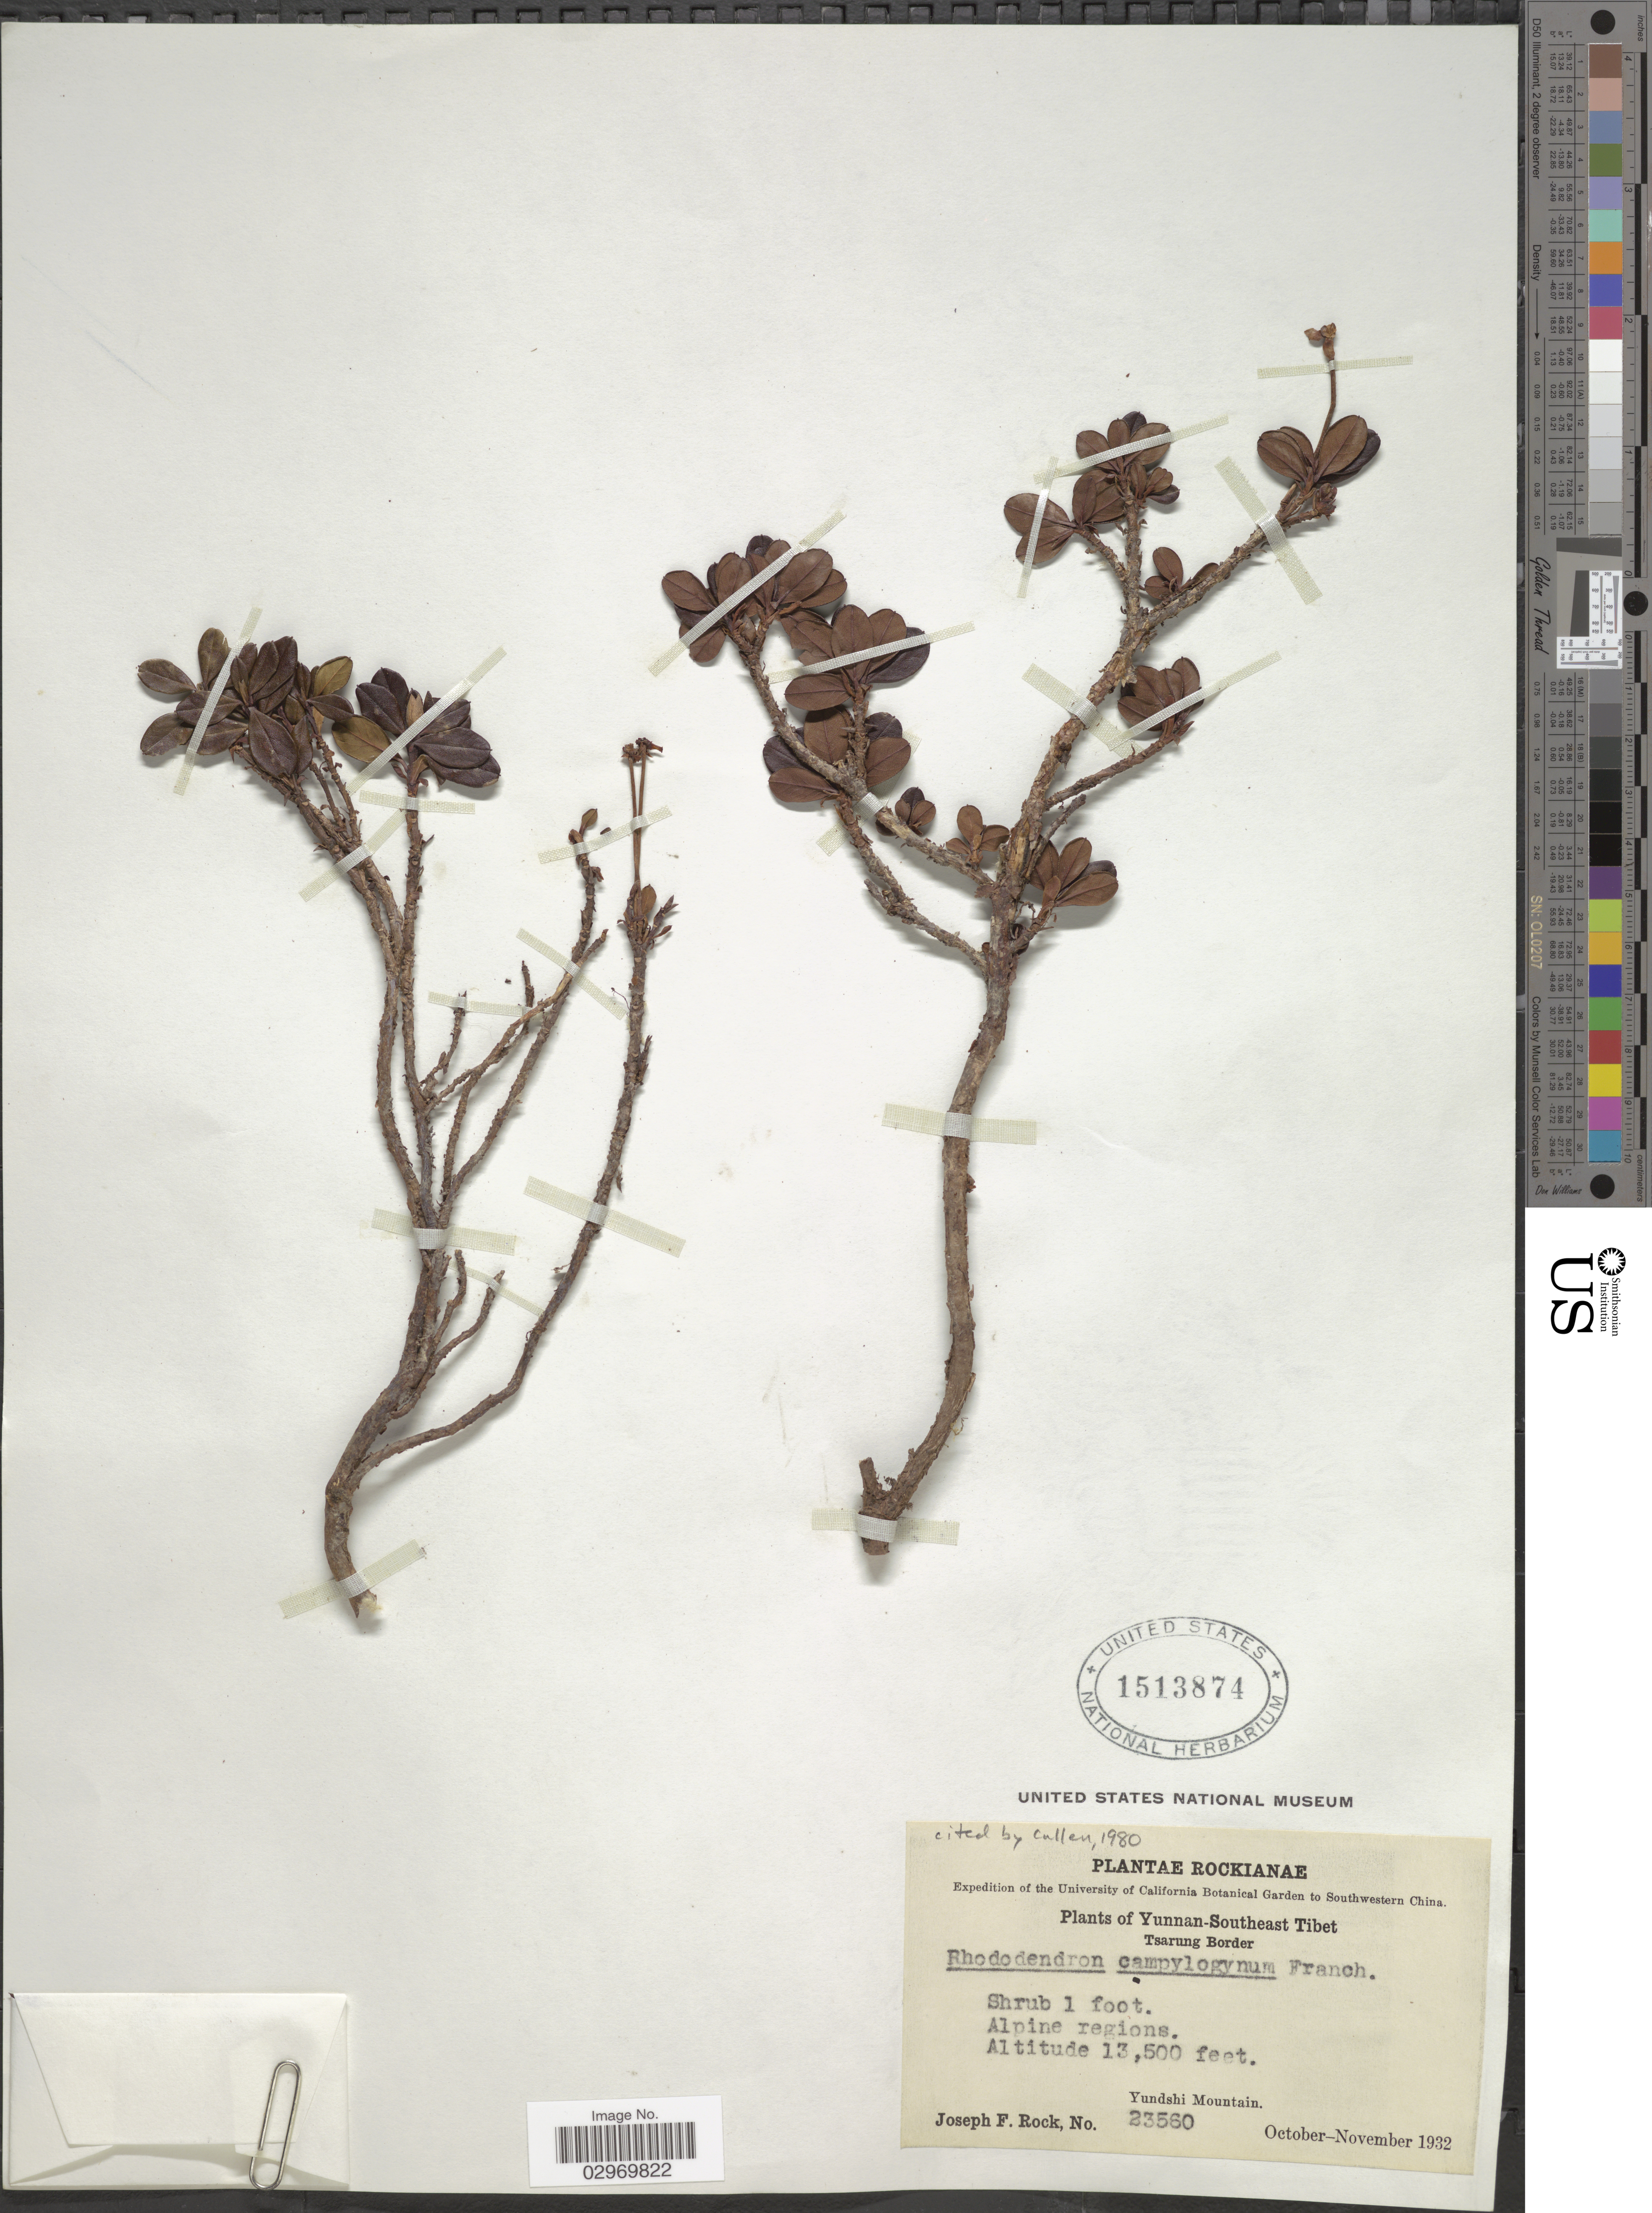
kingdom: Plantae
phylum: Tracheophyta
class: Magnoliopsida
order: Ericales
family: Ericaceae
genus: Rhododendron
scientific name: Rhododendron campylogynum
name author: Franch.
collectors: J. F. Rock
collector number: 23560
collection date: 1932-10/1932-11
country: China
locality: Southwestern China. Yunnan-Southeast Tibet. Tsarung Border. Alpine regions. Yundshi Mountain.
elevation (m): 4115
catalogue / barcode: US 1513874